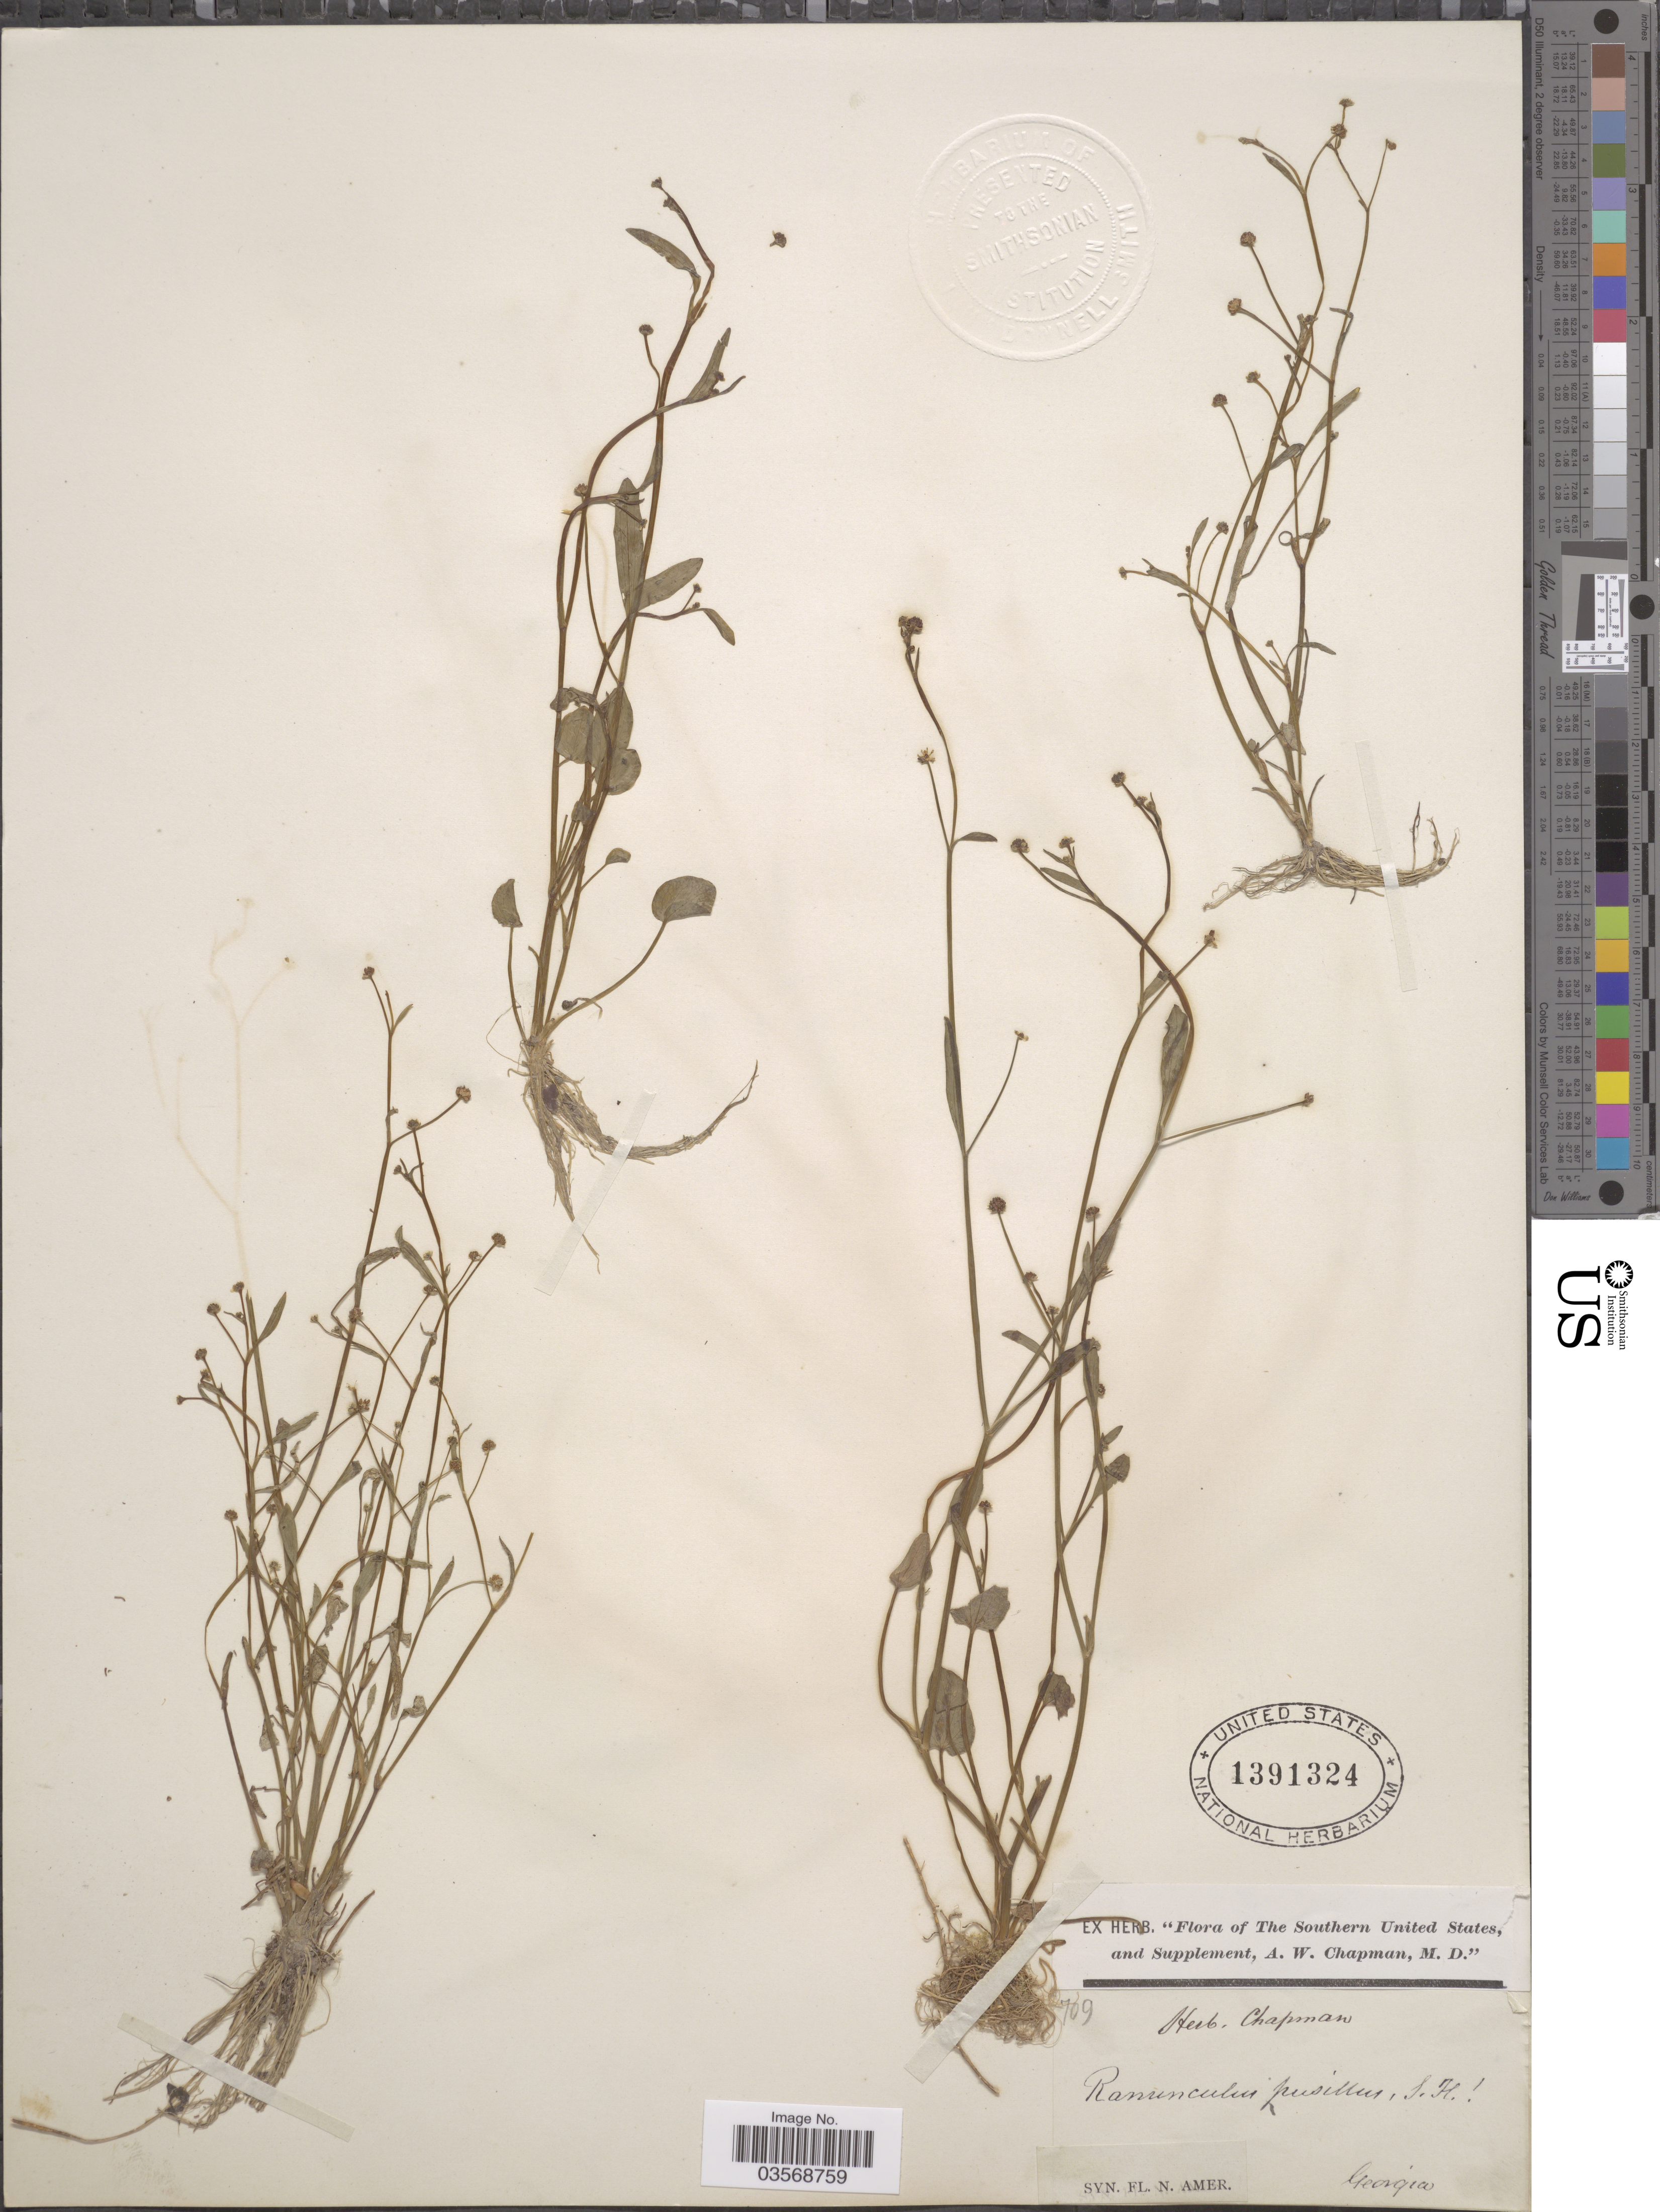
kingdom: Plantae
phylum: Tracheophyta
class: Magnoliopsida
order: Ranunculales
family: Ranunculaceae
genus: Ranunculus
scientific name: Ranunculus pusillus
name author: Poir.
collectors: ex herb. A.W. Chapman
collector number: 709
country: United States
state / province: Georgia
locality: The Southern United States.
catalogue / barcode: US 1391324